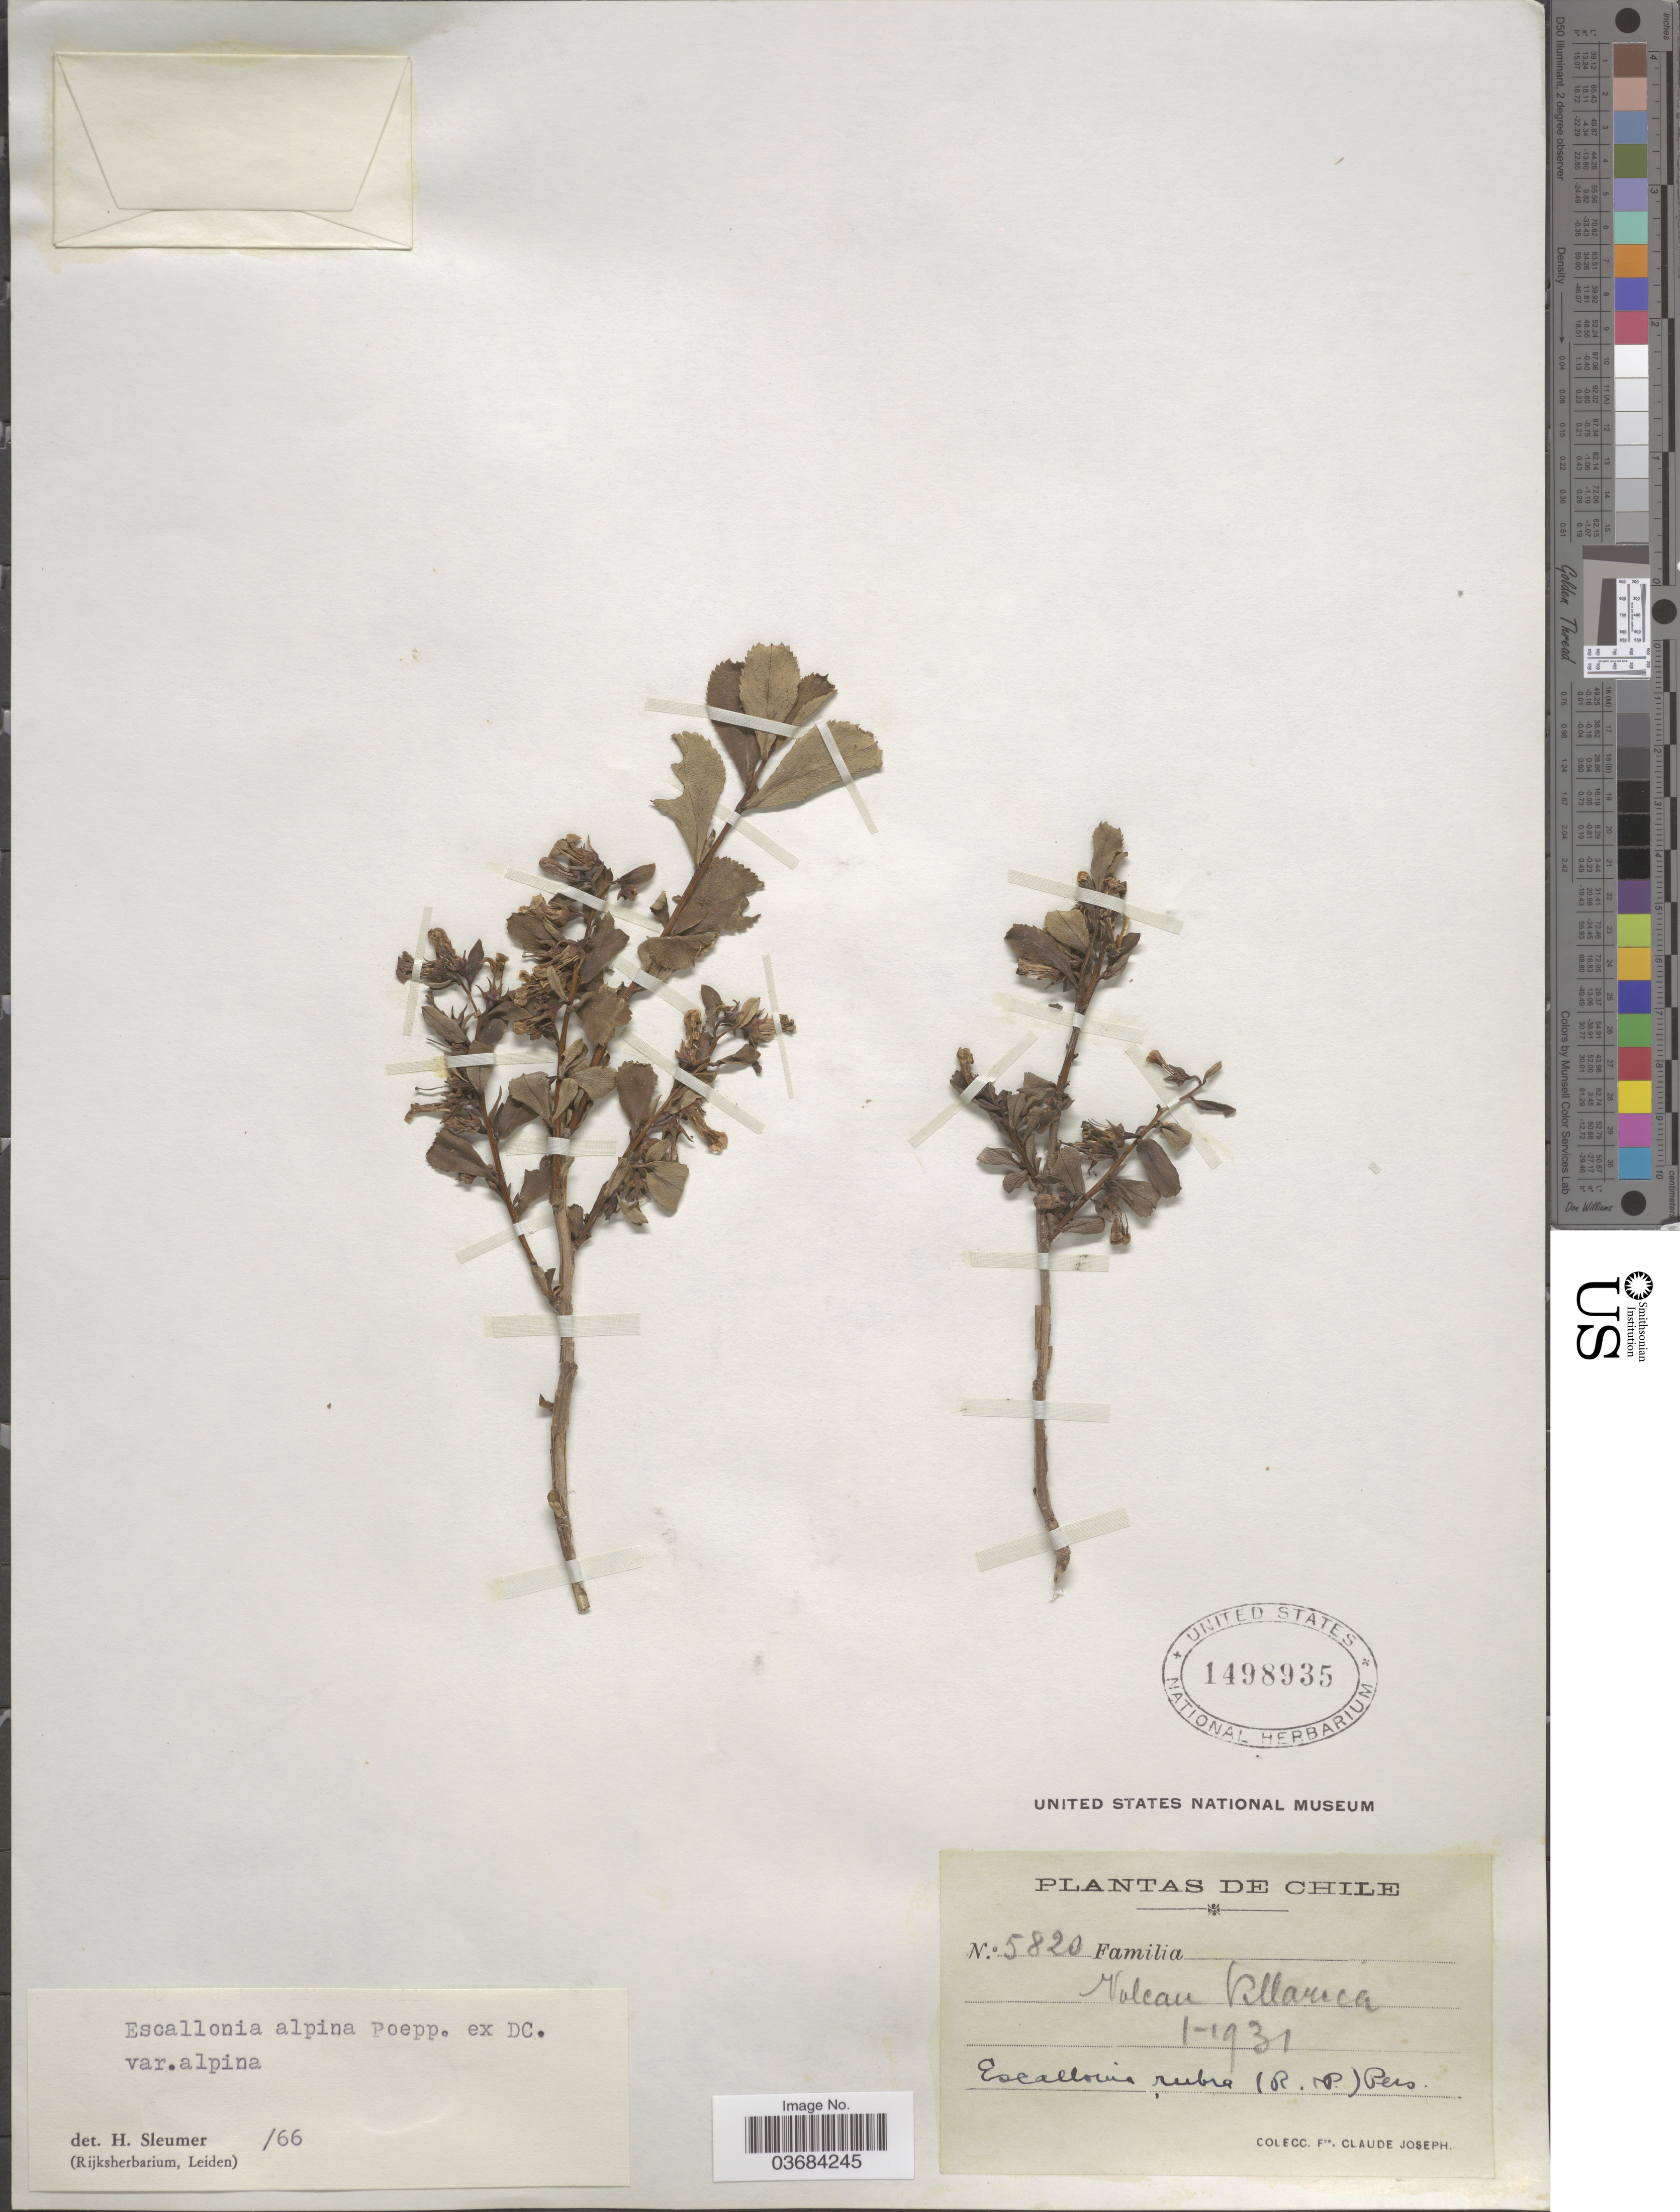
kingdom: Plantae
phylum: Tracheophyta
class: Magnoliopsida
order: Escalloniales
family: Escalloniaceae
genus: Escallonia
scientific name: Escallonia alpina var. alpina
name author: Poepp. ex DC.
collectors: Bro. Claude-Joseph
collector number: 5820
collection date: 1931-01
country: Chile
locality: Volcan Villarica.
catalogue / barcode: US 1498935